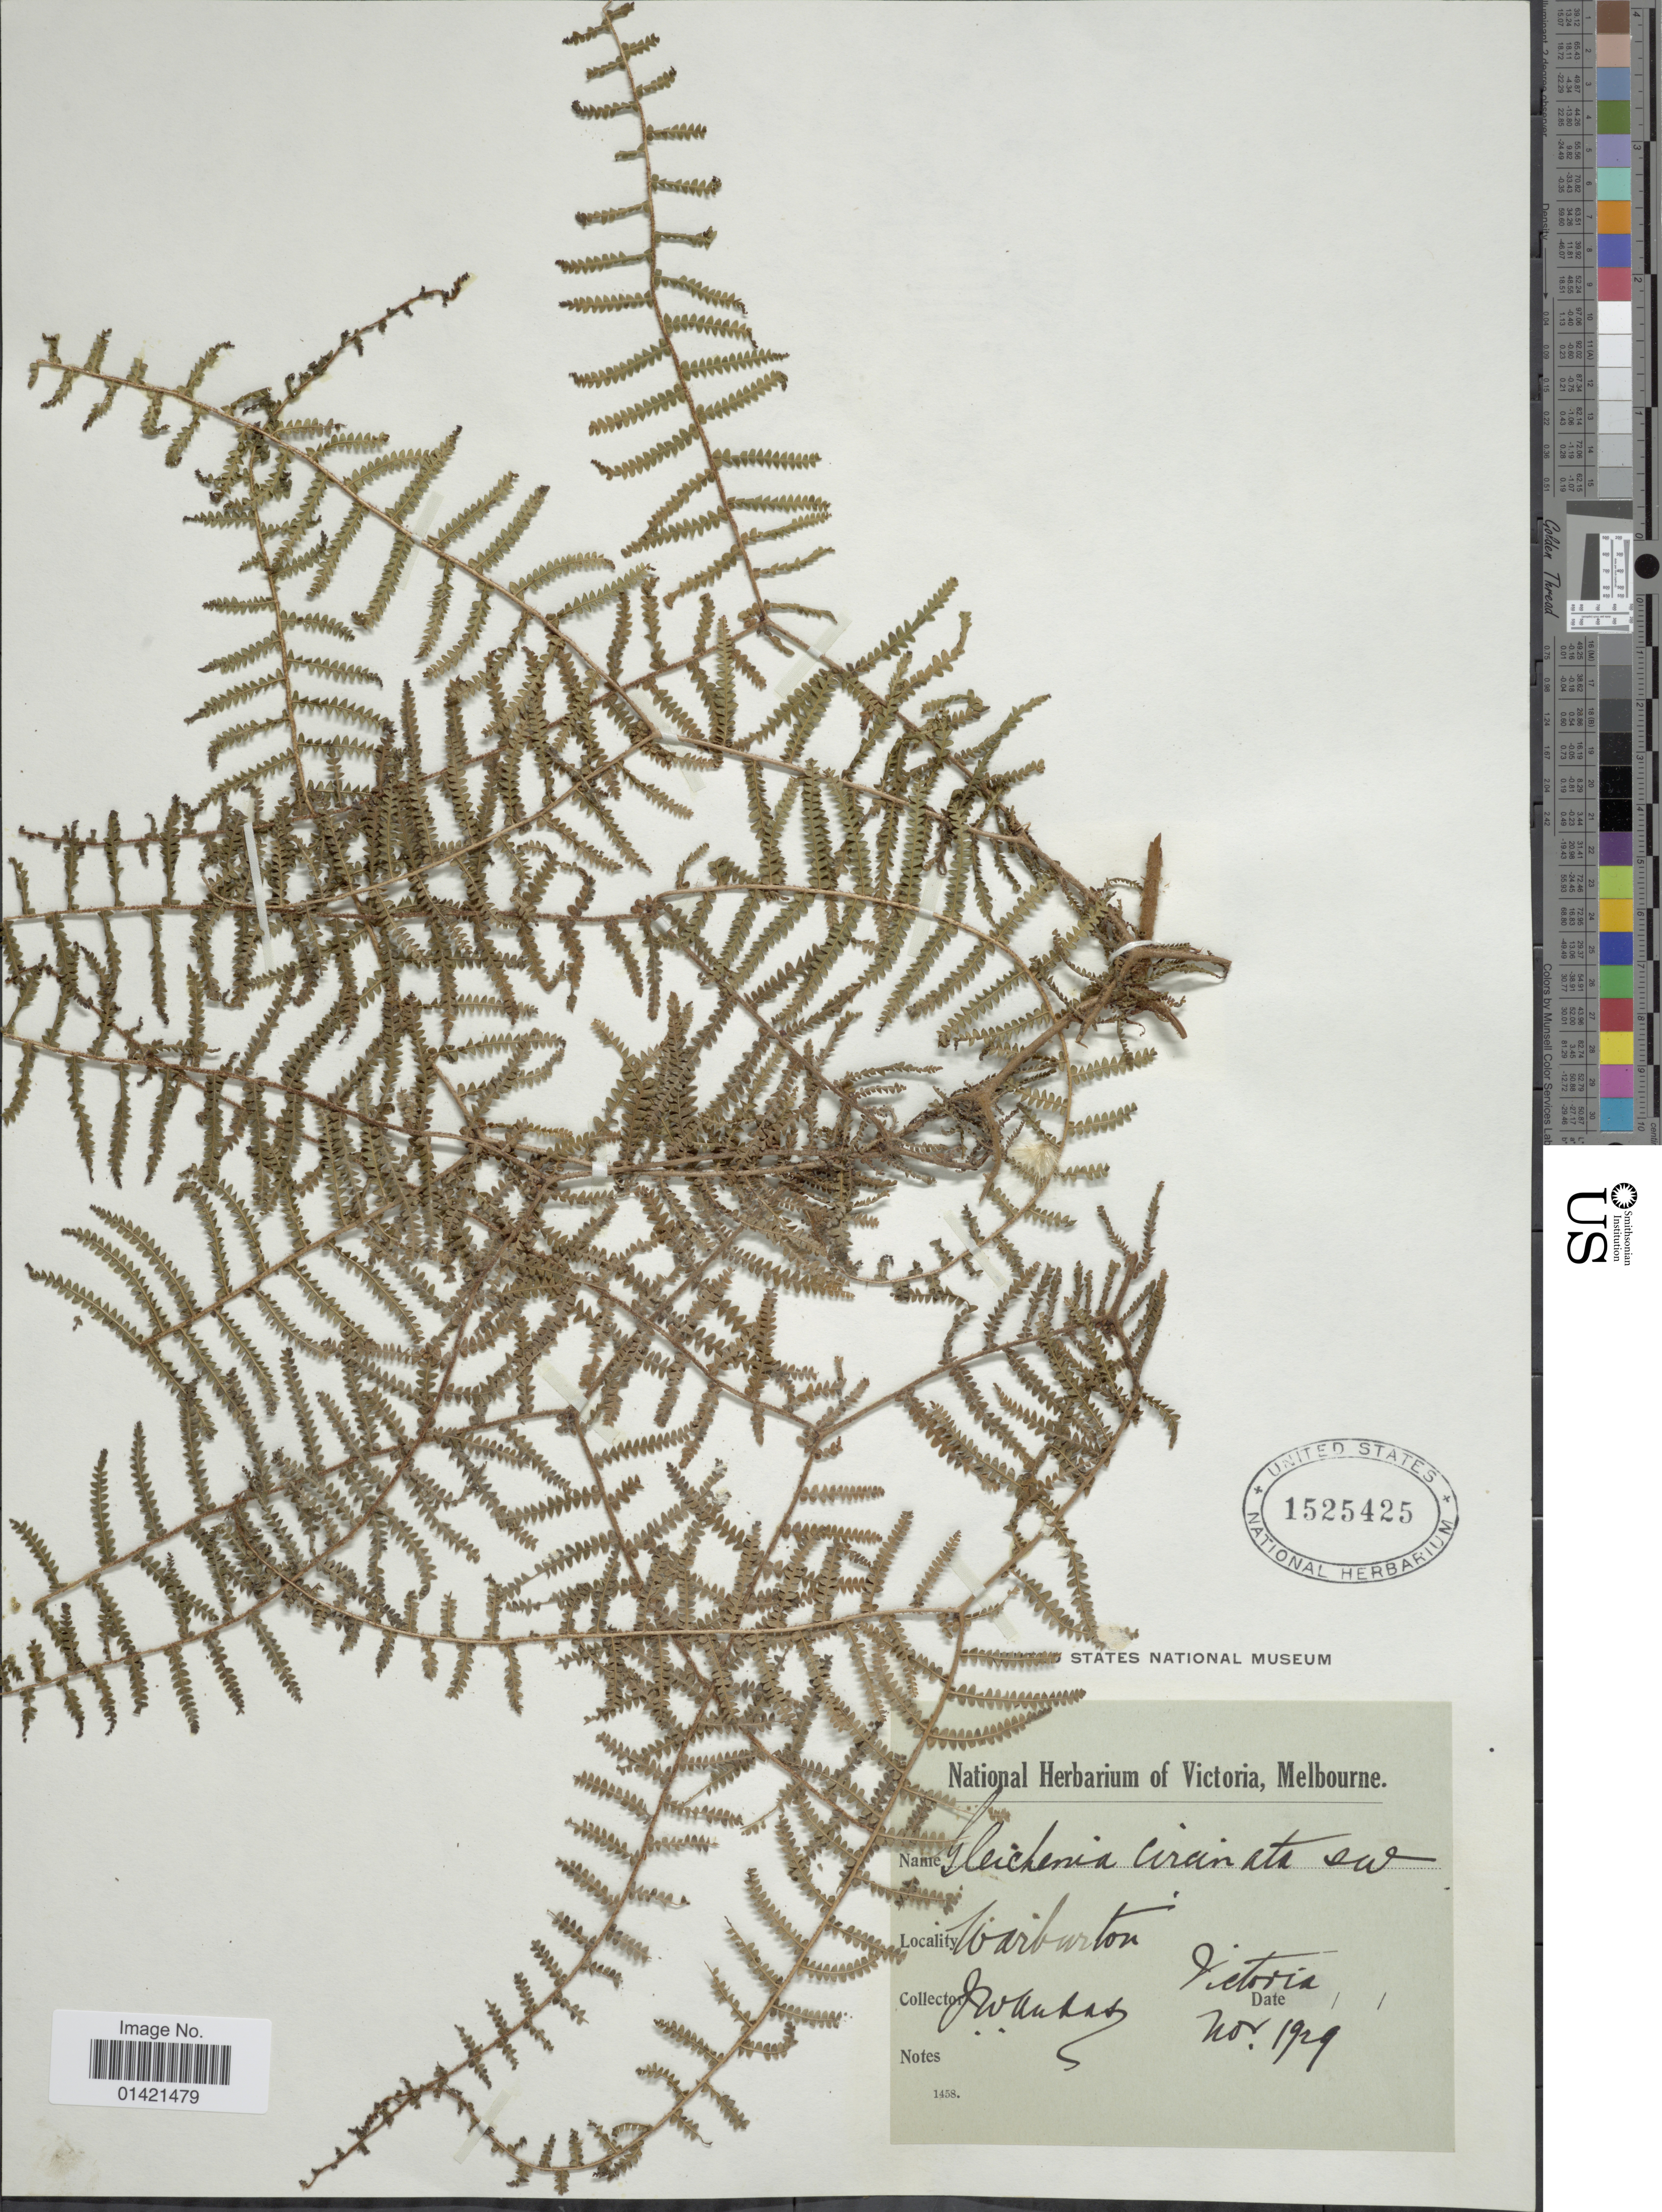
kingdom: Plantae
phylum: Tracheophyta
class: Polypodiopsida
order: Gleicheniales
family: Gleicheniaceae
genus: Gleichenia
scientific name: Gleichenia microphylla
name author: R. Br.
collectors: J. Audas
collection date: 1929-11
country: Australia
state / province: Victoria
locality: Warburton.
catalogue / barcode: US 1525425